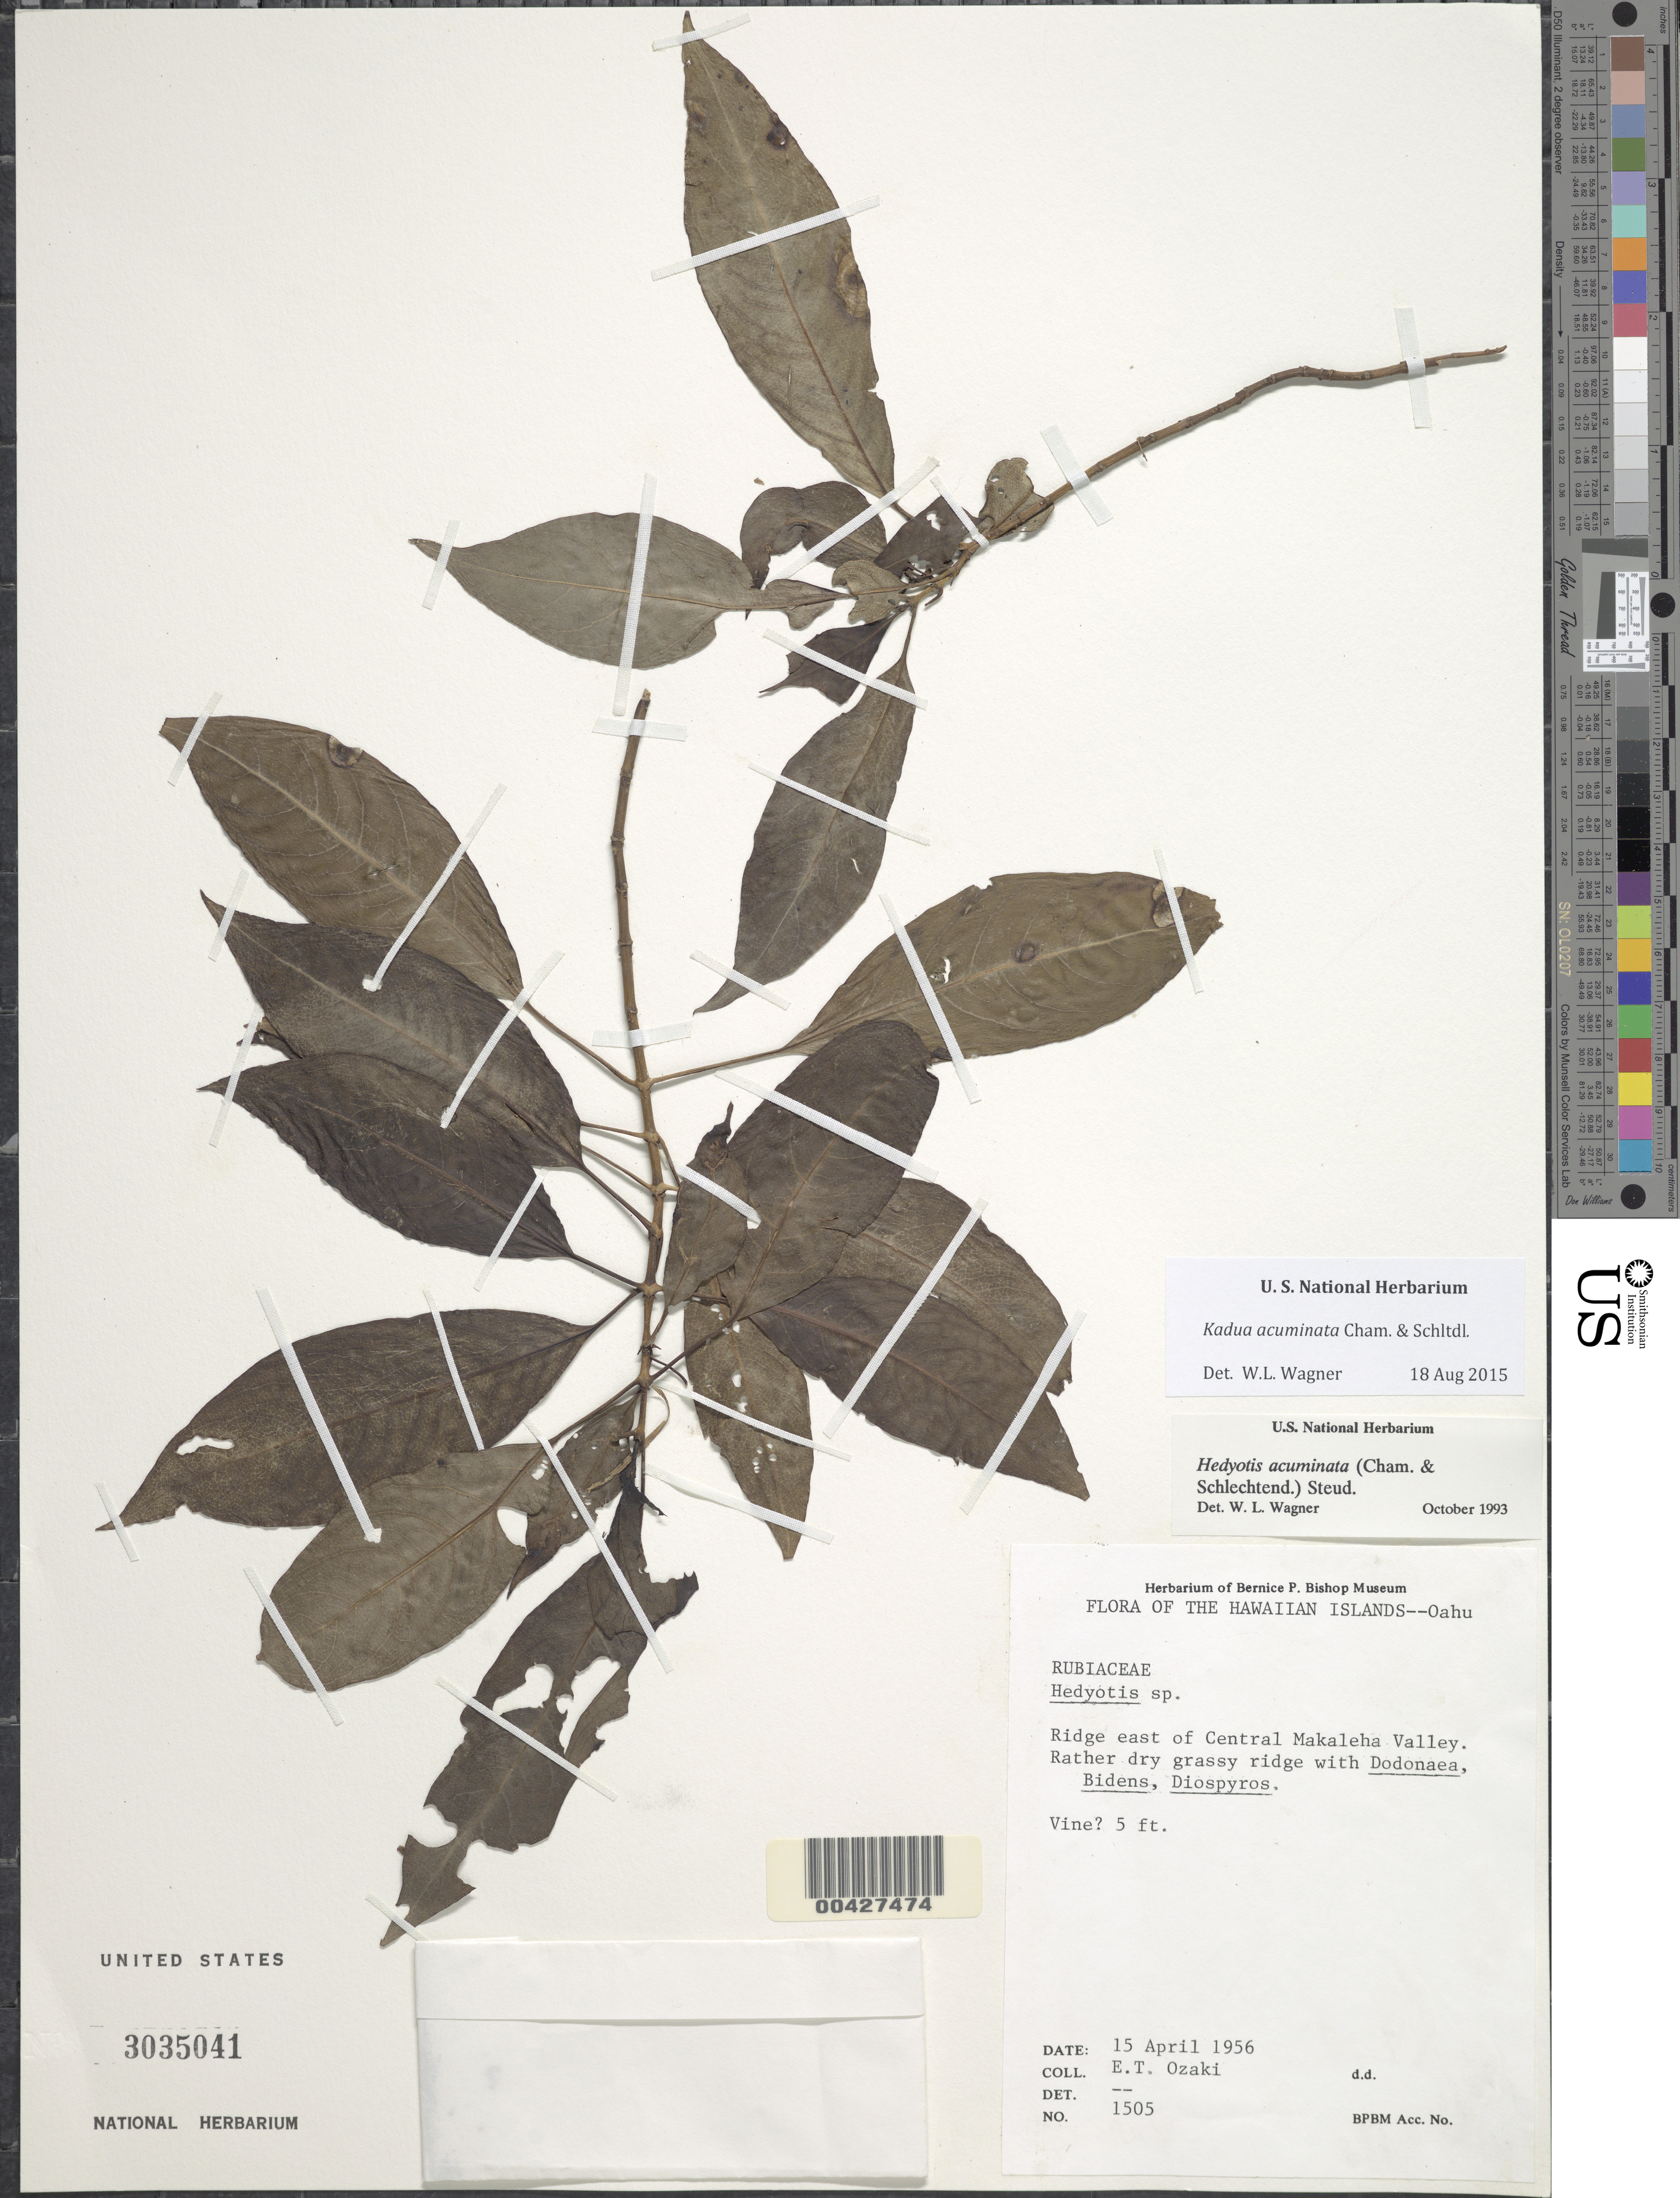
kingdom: Plantae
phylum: Tracheophyta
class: Magnoliopsida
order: Gentianales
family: Rubiaceae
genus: Kadua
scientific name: Kadua acuminata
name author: Cham. & Schltdl.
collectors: E. Ozaki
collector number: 1505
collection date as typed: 15 Apr 1956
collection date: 1956-04-15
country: United States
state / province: Hawaii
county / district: Honolulu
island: Oahu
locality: Ridge east of Central Makaleha Valley.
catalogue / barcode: US 3035041